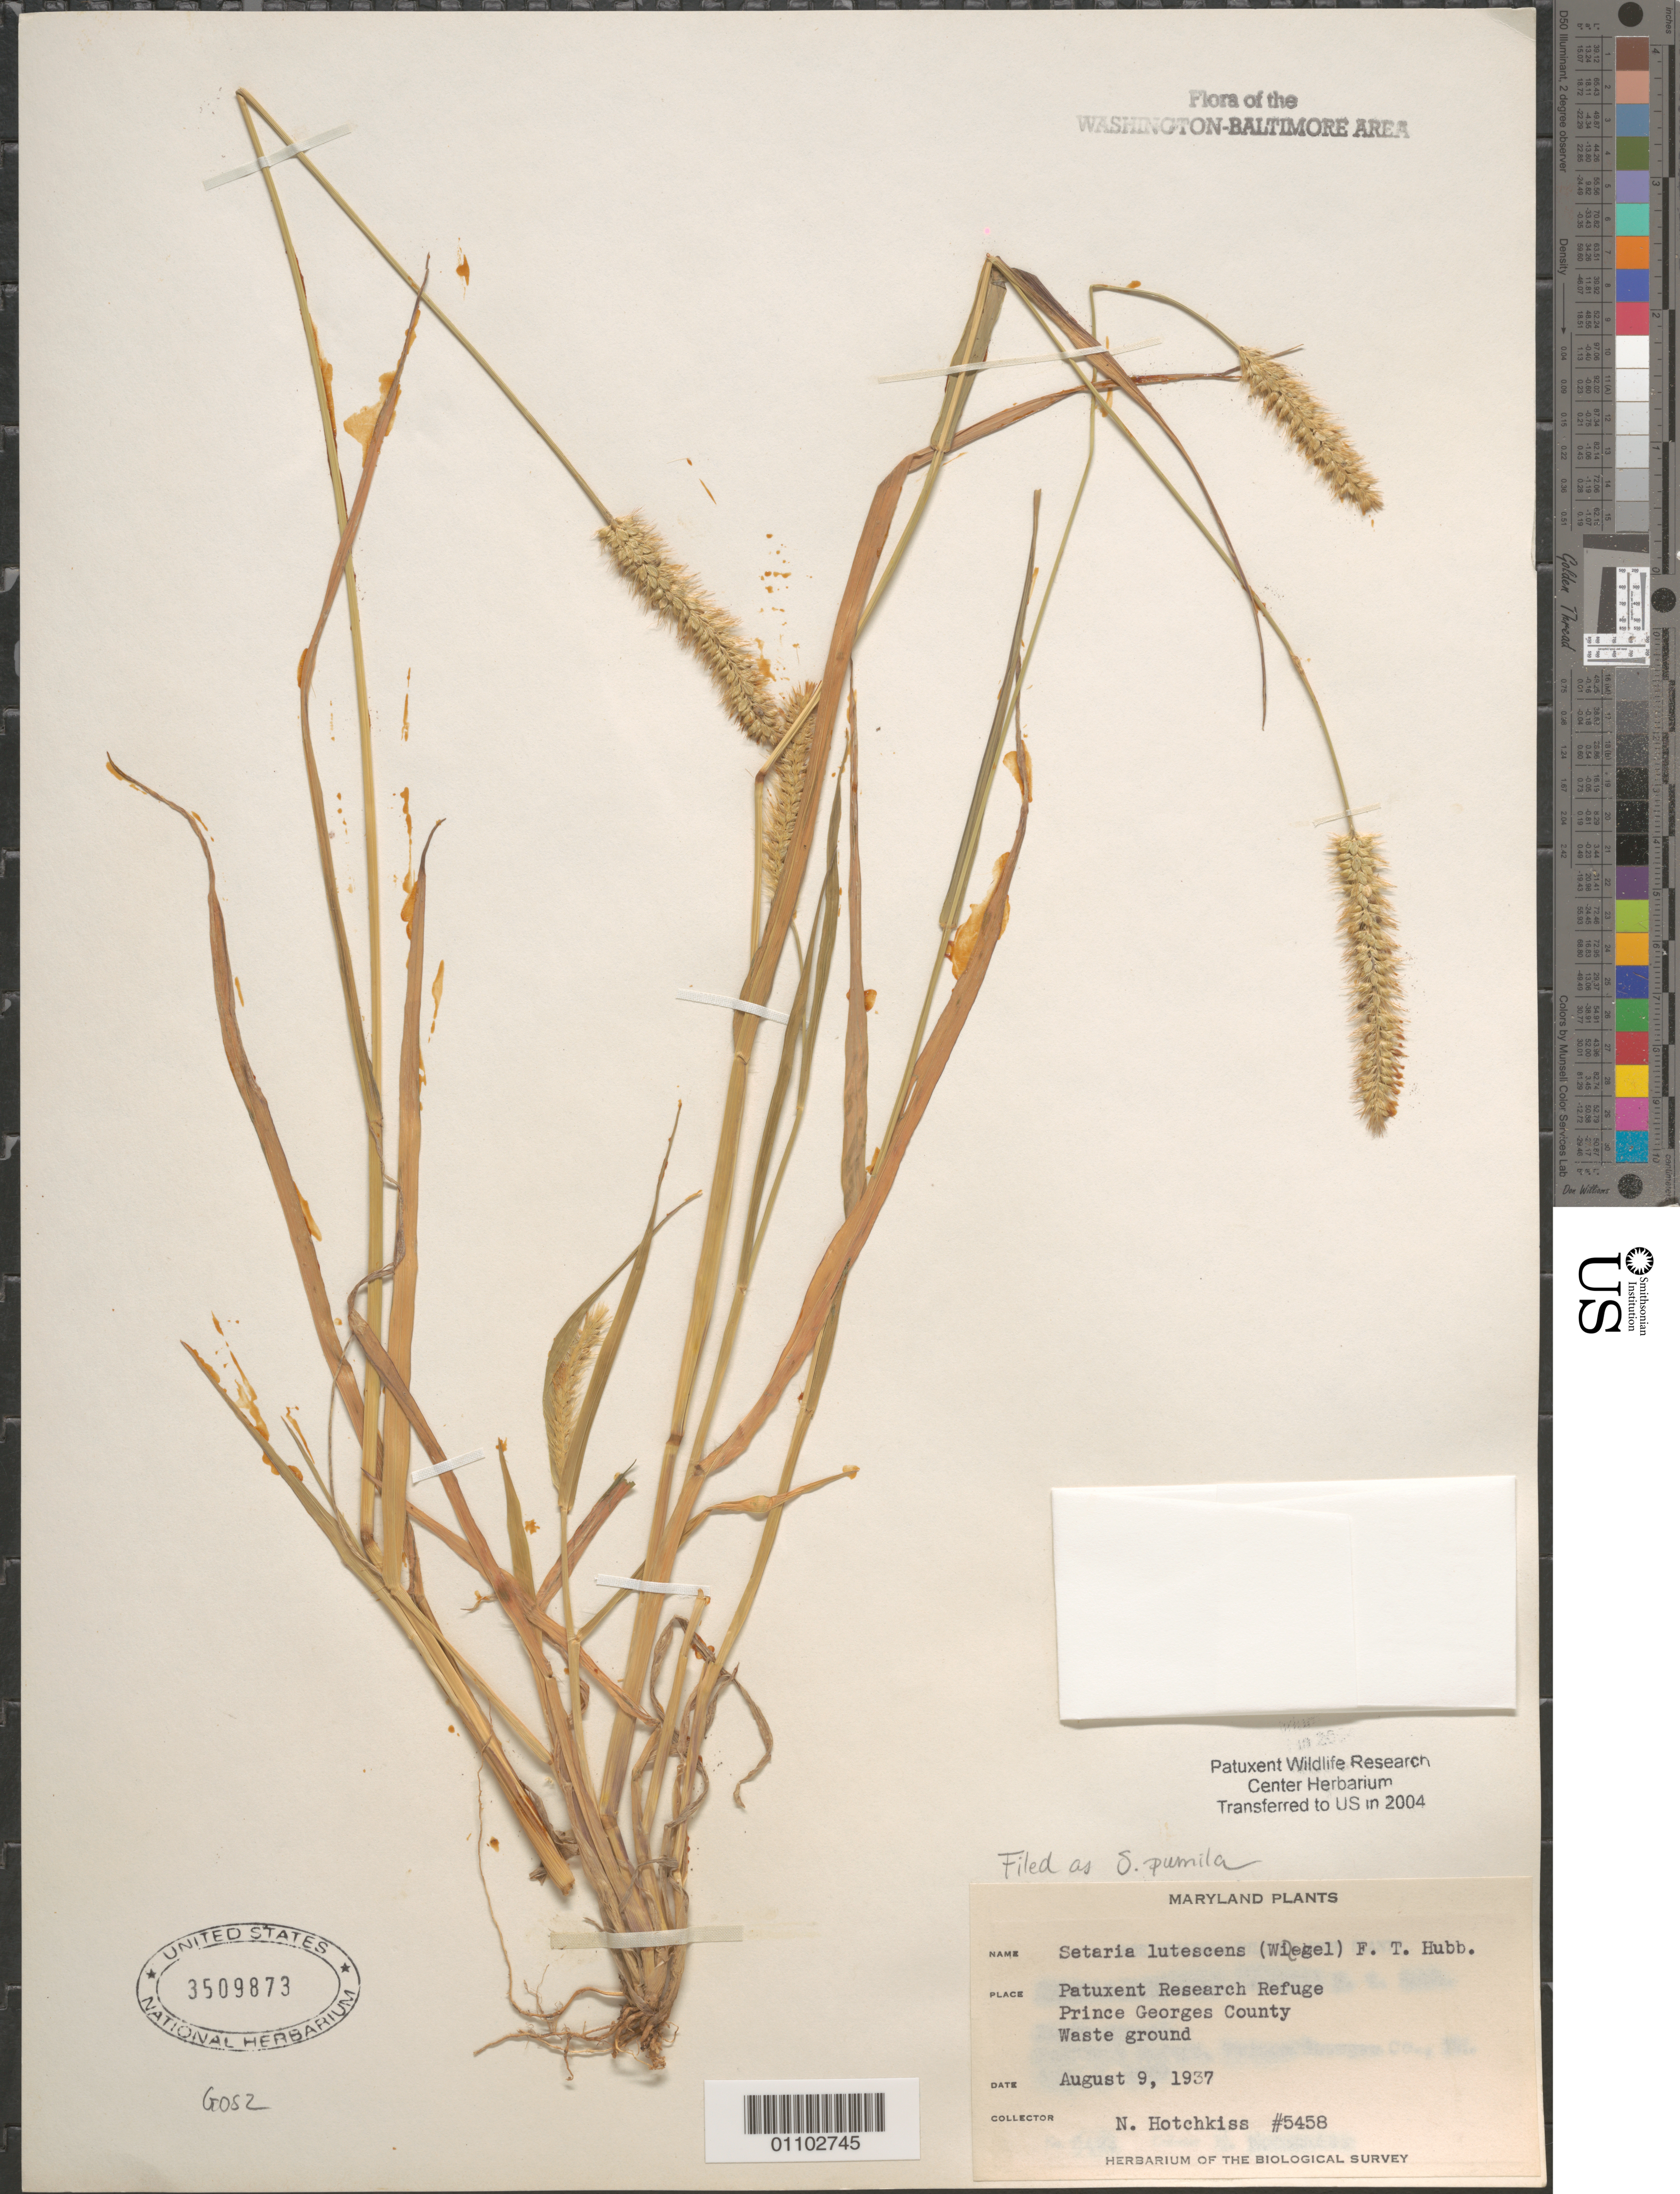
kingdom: Plantae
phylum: Tracheophyta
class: Liliopsida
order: Poales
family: Poaceae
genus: Setaria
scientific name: Setaria pumila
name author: (Poir.) Roem. & Schult.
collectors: N. Hotchkiss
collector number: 5458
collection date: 1937-08-09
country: United States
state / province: Maryland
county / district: Prince George's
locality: Patuxent Research Refuge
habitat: Waste ground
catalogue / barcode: US 3509873